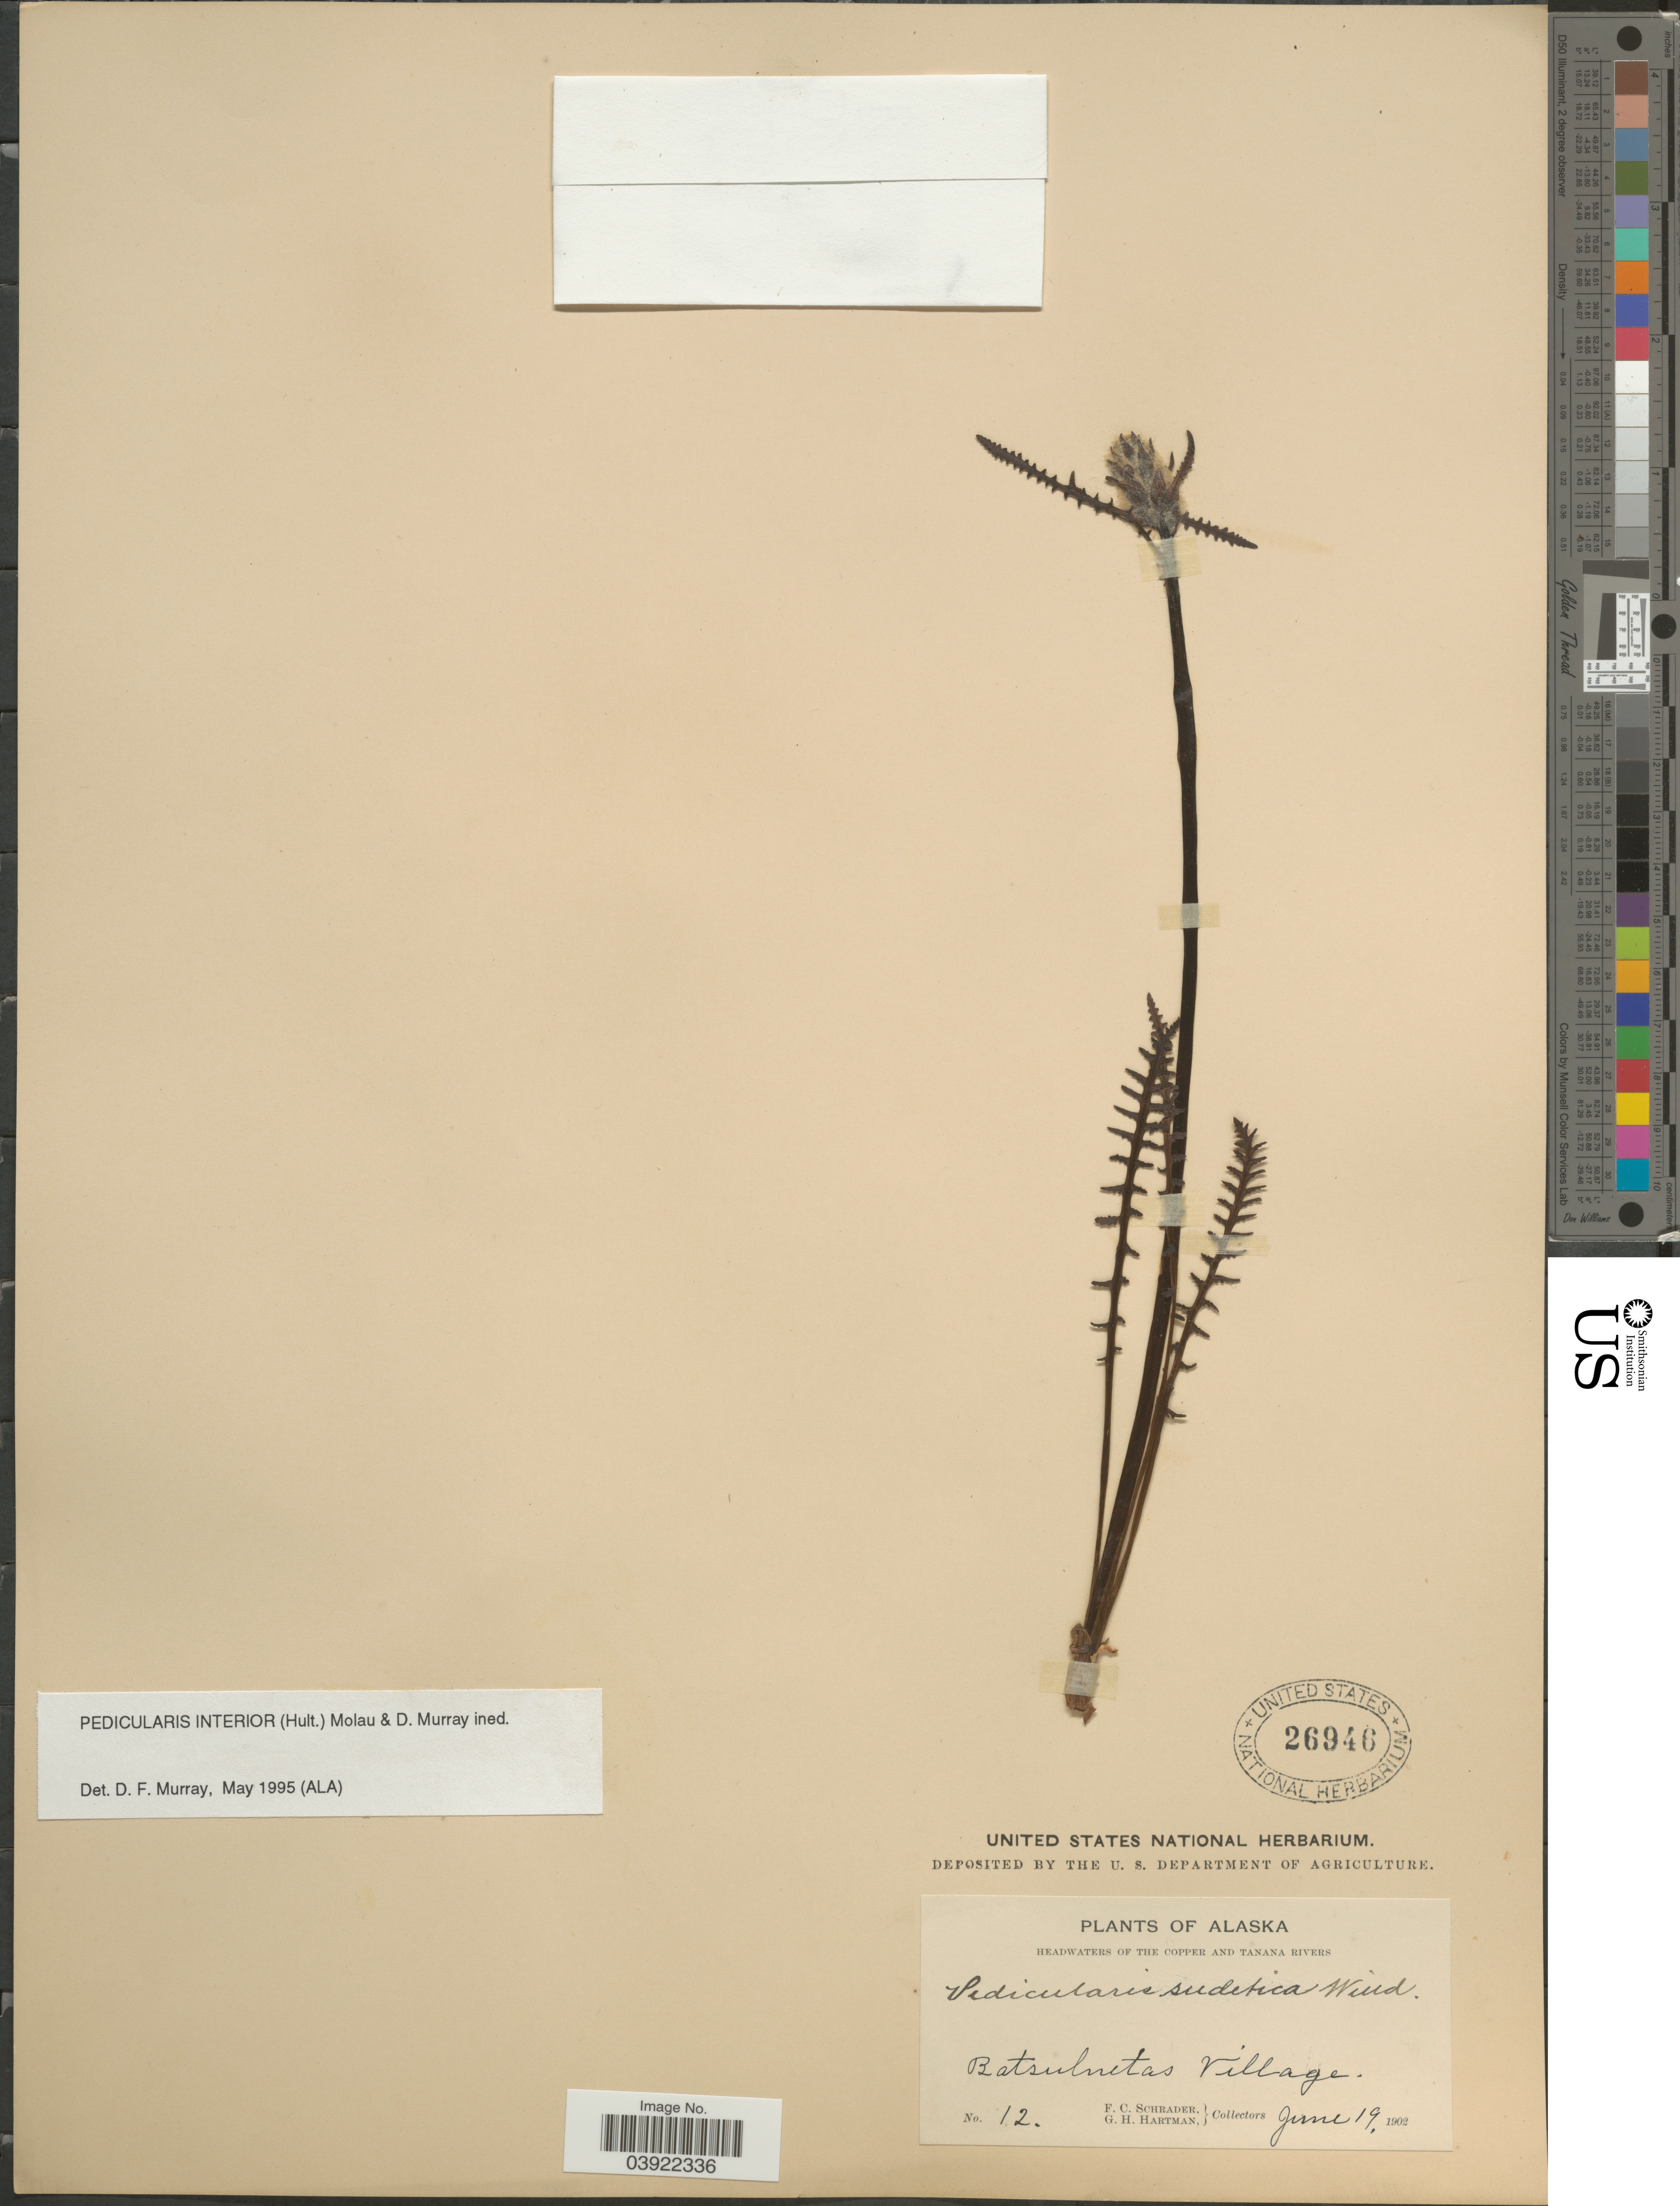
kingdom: Plantae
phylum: Tracheophyta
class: Magnoliopsida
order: Lamiales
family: Orobanchaceae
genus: Pedicularis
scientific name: Pedicularis interior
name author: (Hultén) Molau & D.F. Murray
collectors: F. C. Schrader & G. H. Hartman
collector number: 12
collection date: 1902-06-19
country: United States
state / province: Alaska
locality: Headwaters of the Copper and Tanana Rivers. Batsulnetas Village.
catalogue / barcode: US 26946